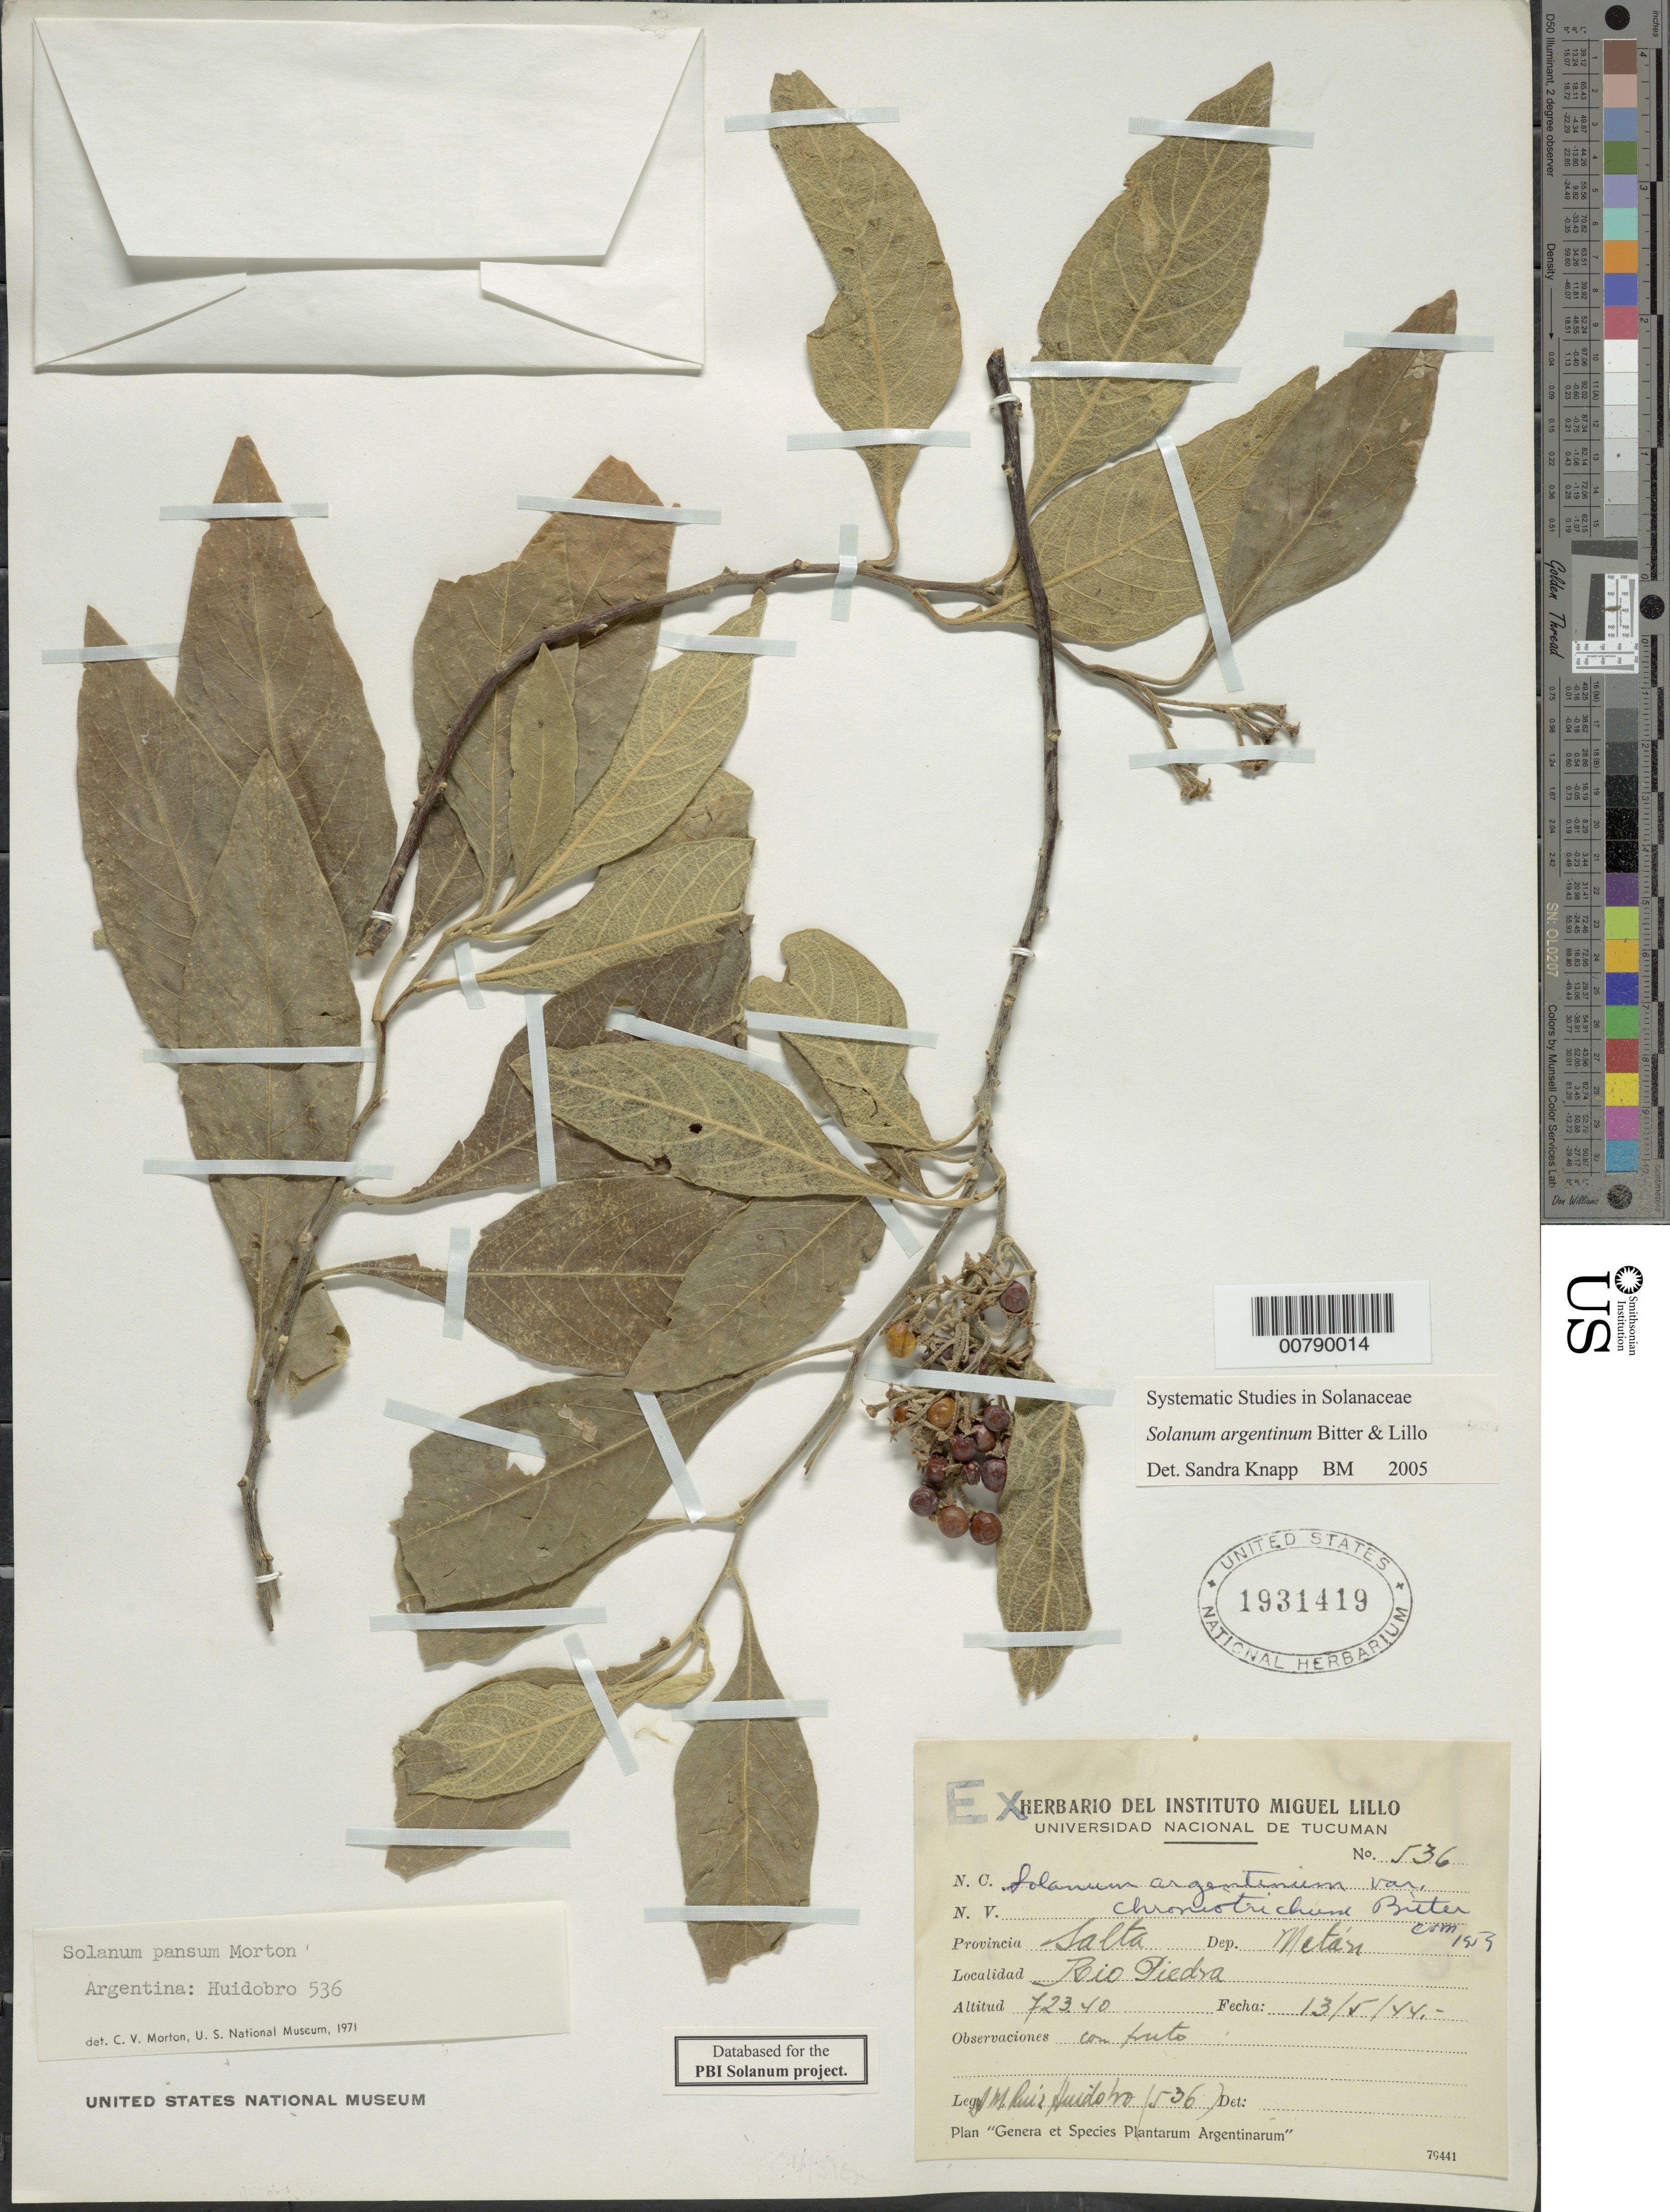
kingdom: Plantae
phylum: Tracheophyta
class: Magnoliopsida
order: Solanales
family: Solanaceae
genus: Solanum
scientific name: Solanum argentinum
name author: Bitter & Lillo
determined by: Knapp, S. D.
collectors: A. M. R. Huidobro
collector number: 536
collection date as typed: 13 May 1944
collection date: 1944-05-13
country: Argentina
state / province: Salta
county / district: Metán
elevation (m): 713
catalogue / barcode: US 1931419